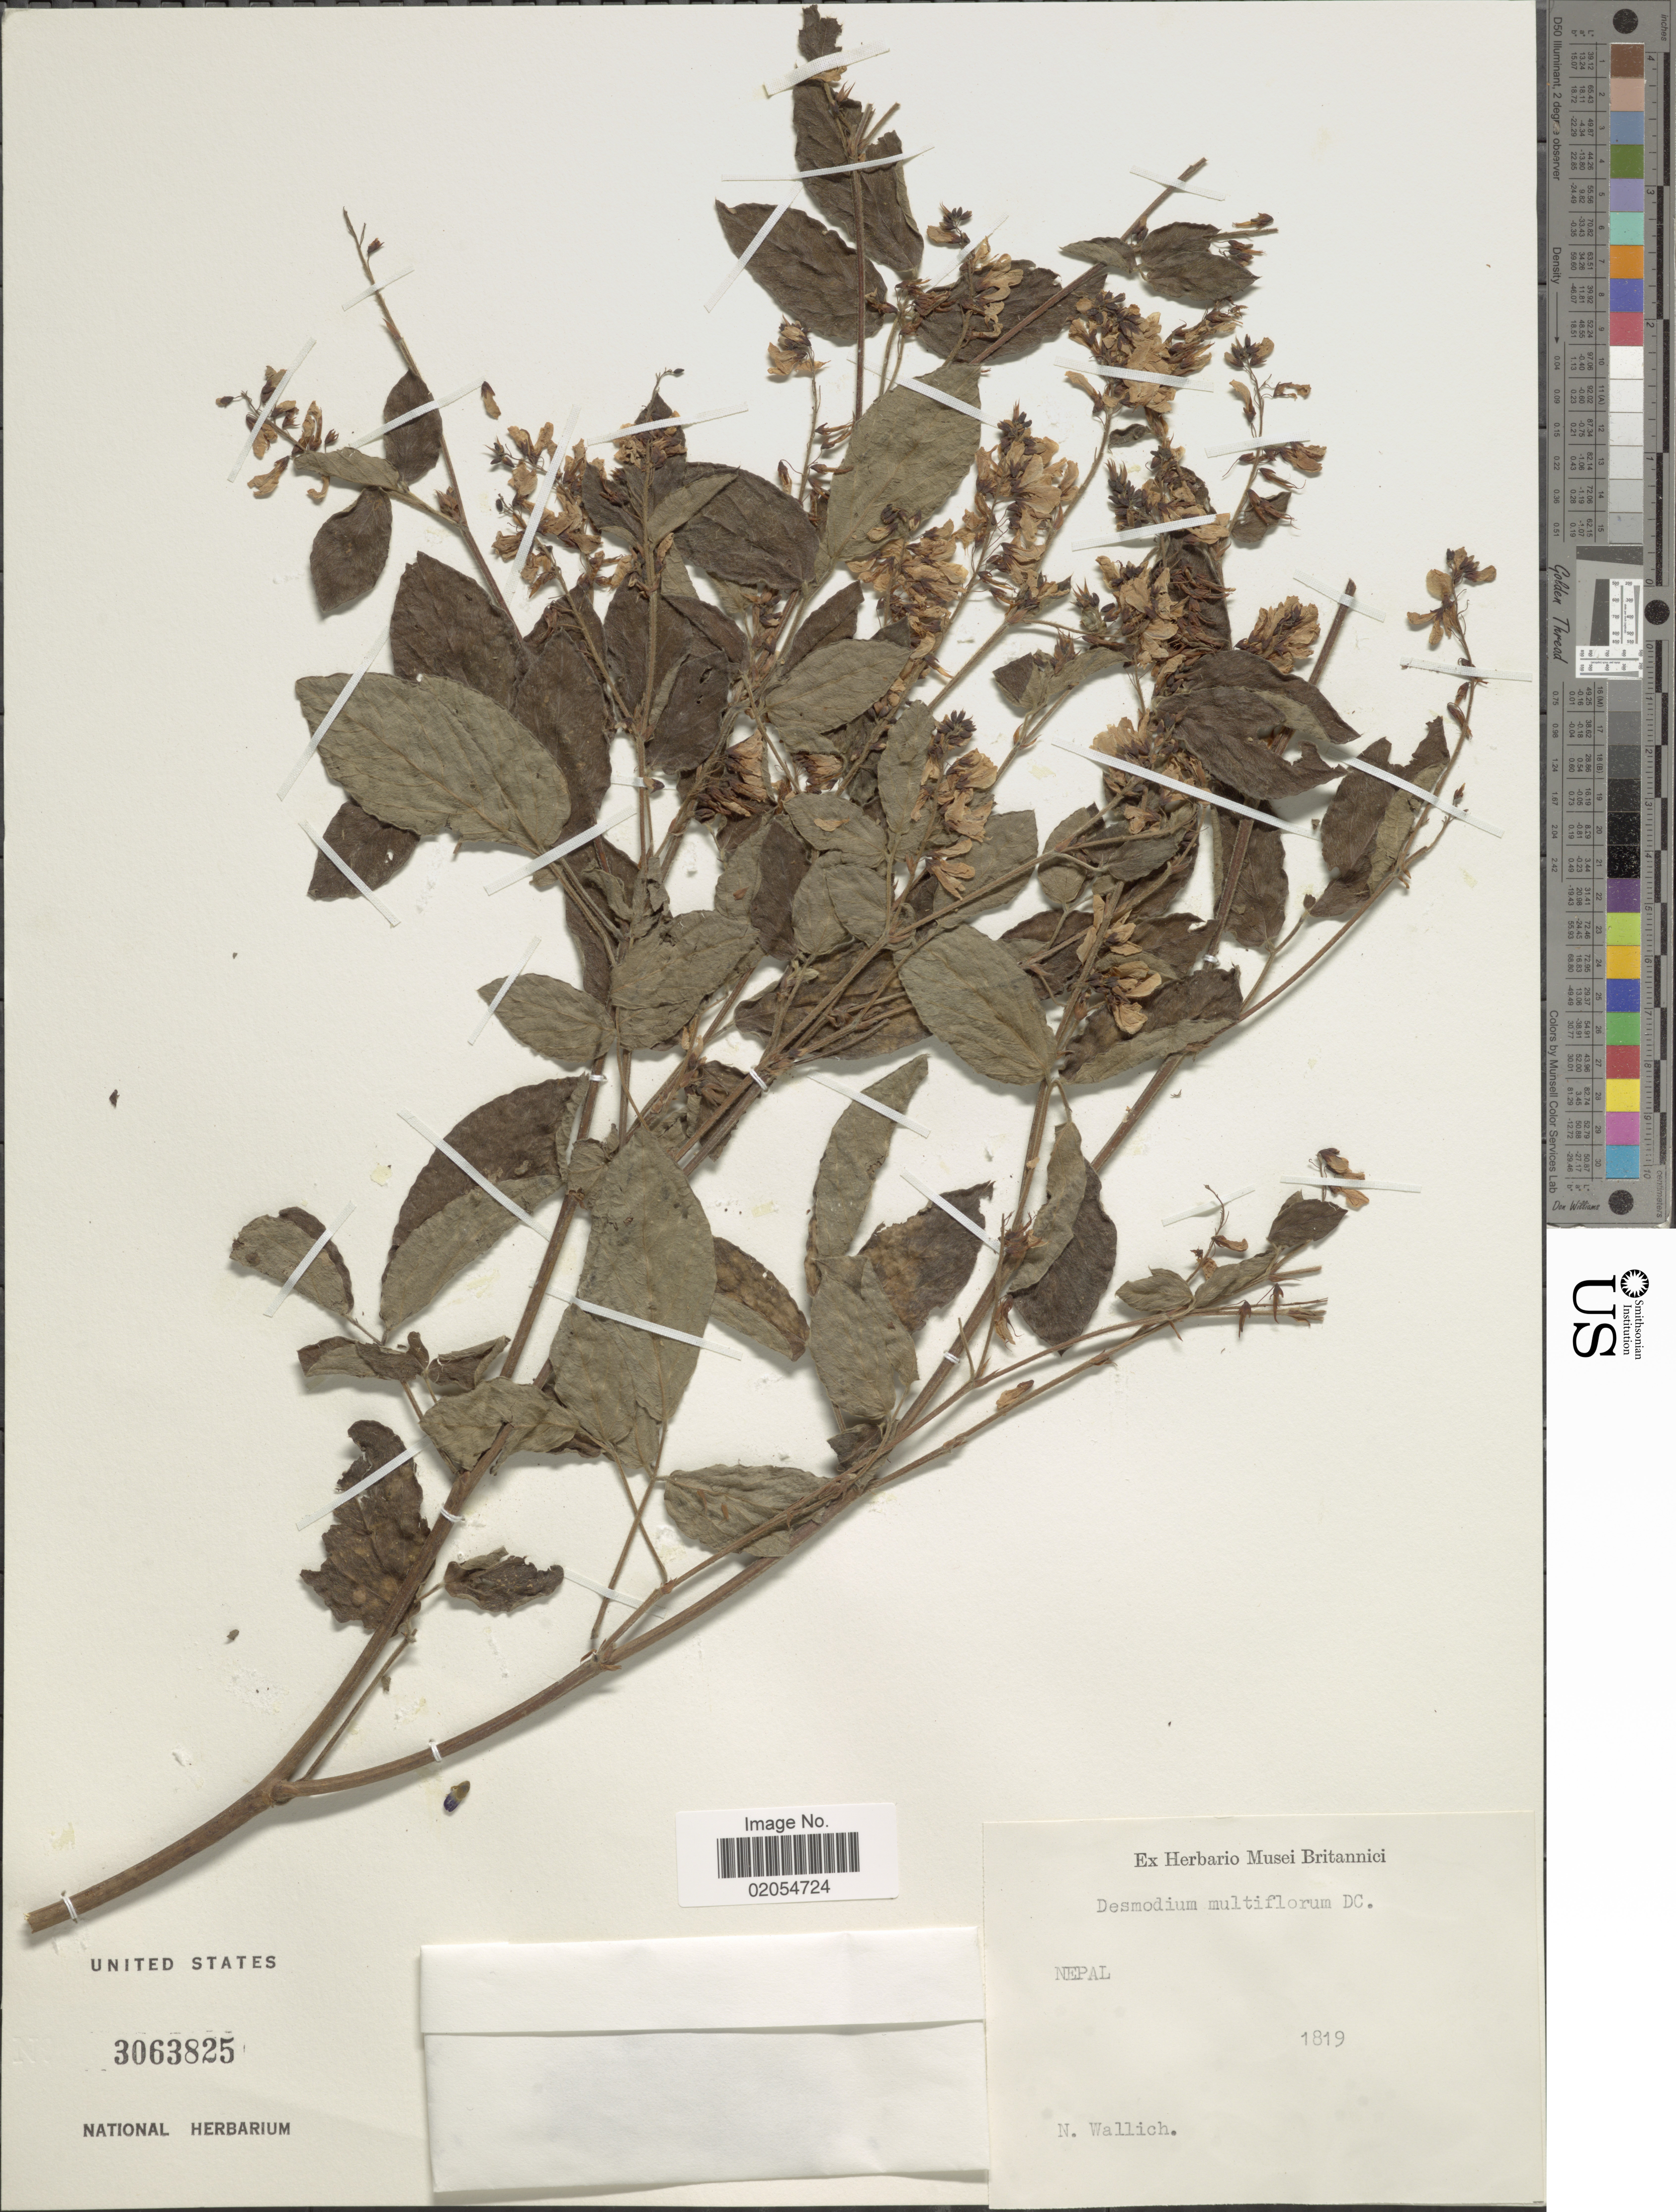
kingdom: Plantae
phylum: Tracheophyta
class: Magnoliopsida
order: Fabales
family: Fabaceae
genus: Ototropis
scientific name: Ototropis multiflora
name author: (DC.) H. Ohashi & K. Ohashi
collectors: N. Wallich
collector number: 1819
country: Nepal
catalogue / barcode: US 3063825